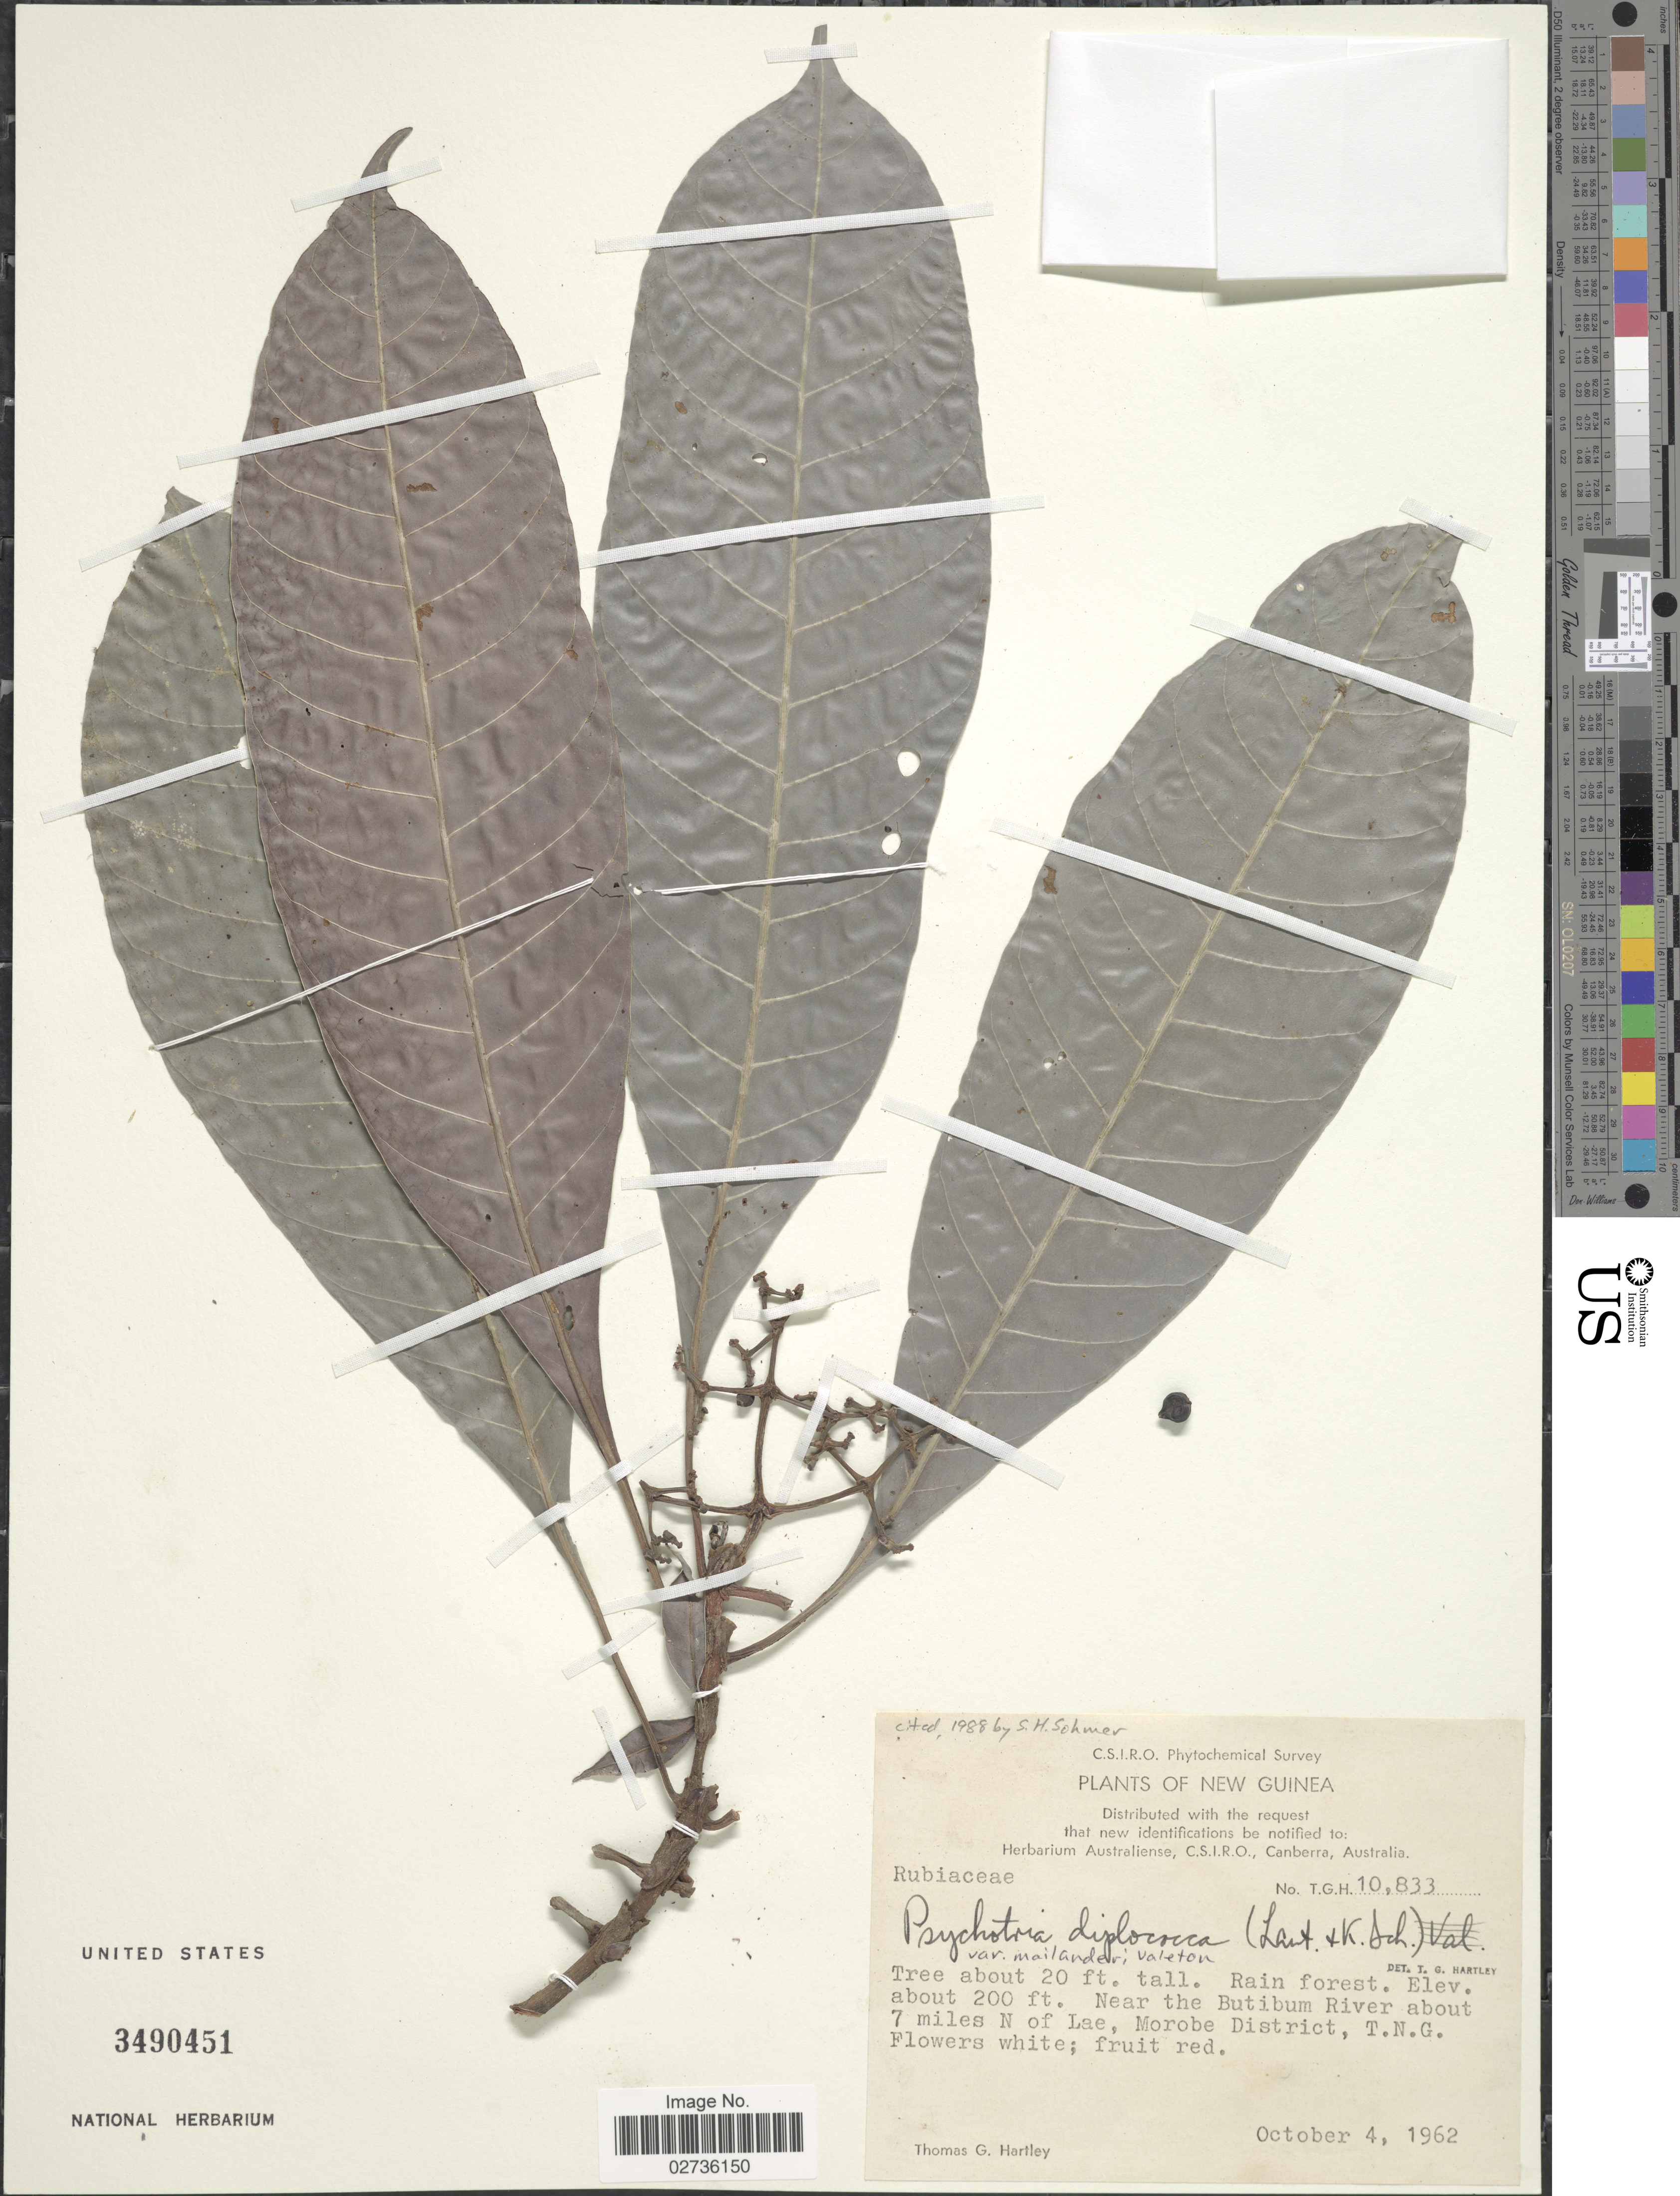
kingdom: Plantae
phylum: Tracheophyta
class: Magnoliopsida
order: Gentianales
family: Rubiaceae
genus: Psychotria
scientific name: Psychotria diplococca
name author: Lauterb. & K. Schum.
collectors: T. G. Hartley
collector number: TGH10833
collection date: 1962-10-04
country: Papua New Guinea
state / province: Morobe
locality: New Guinea. Near the Butinum River about 7 miles N of Lae, Morobe District, T.N.G.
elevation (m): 61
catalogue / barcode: US 3490451